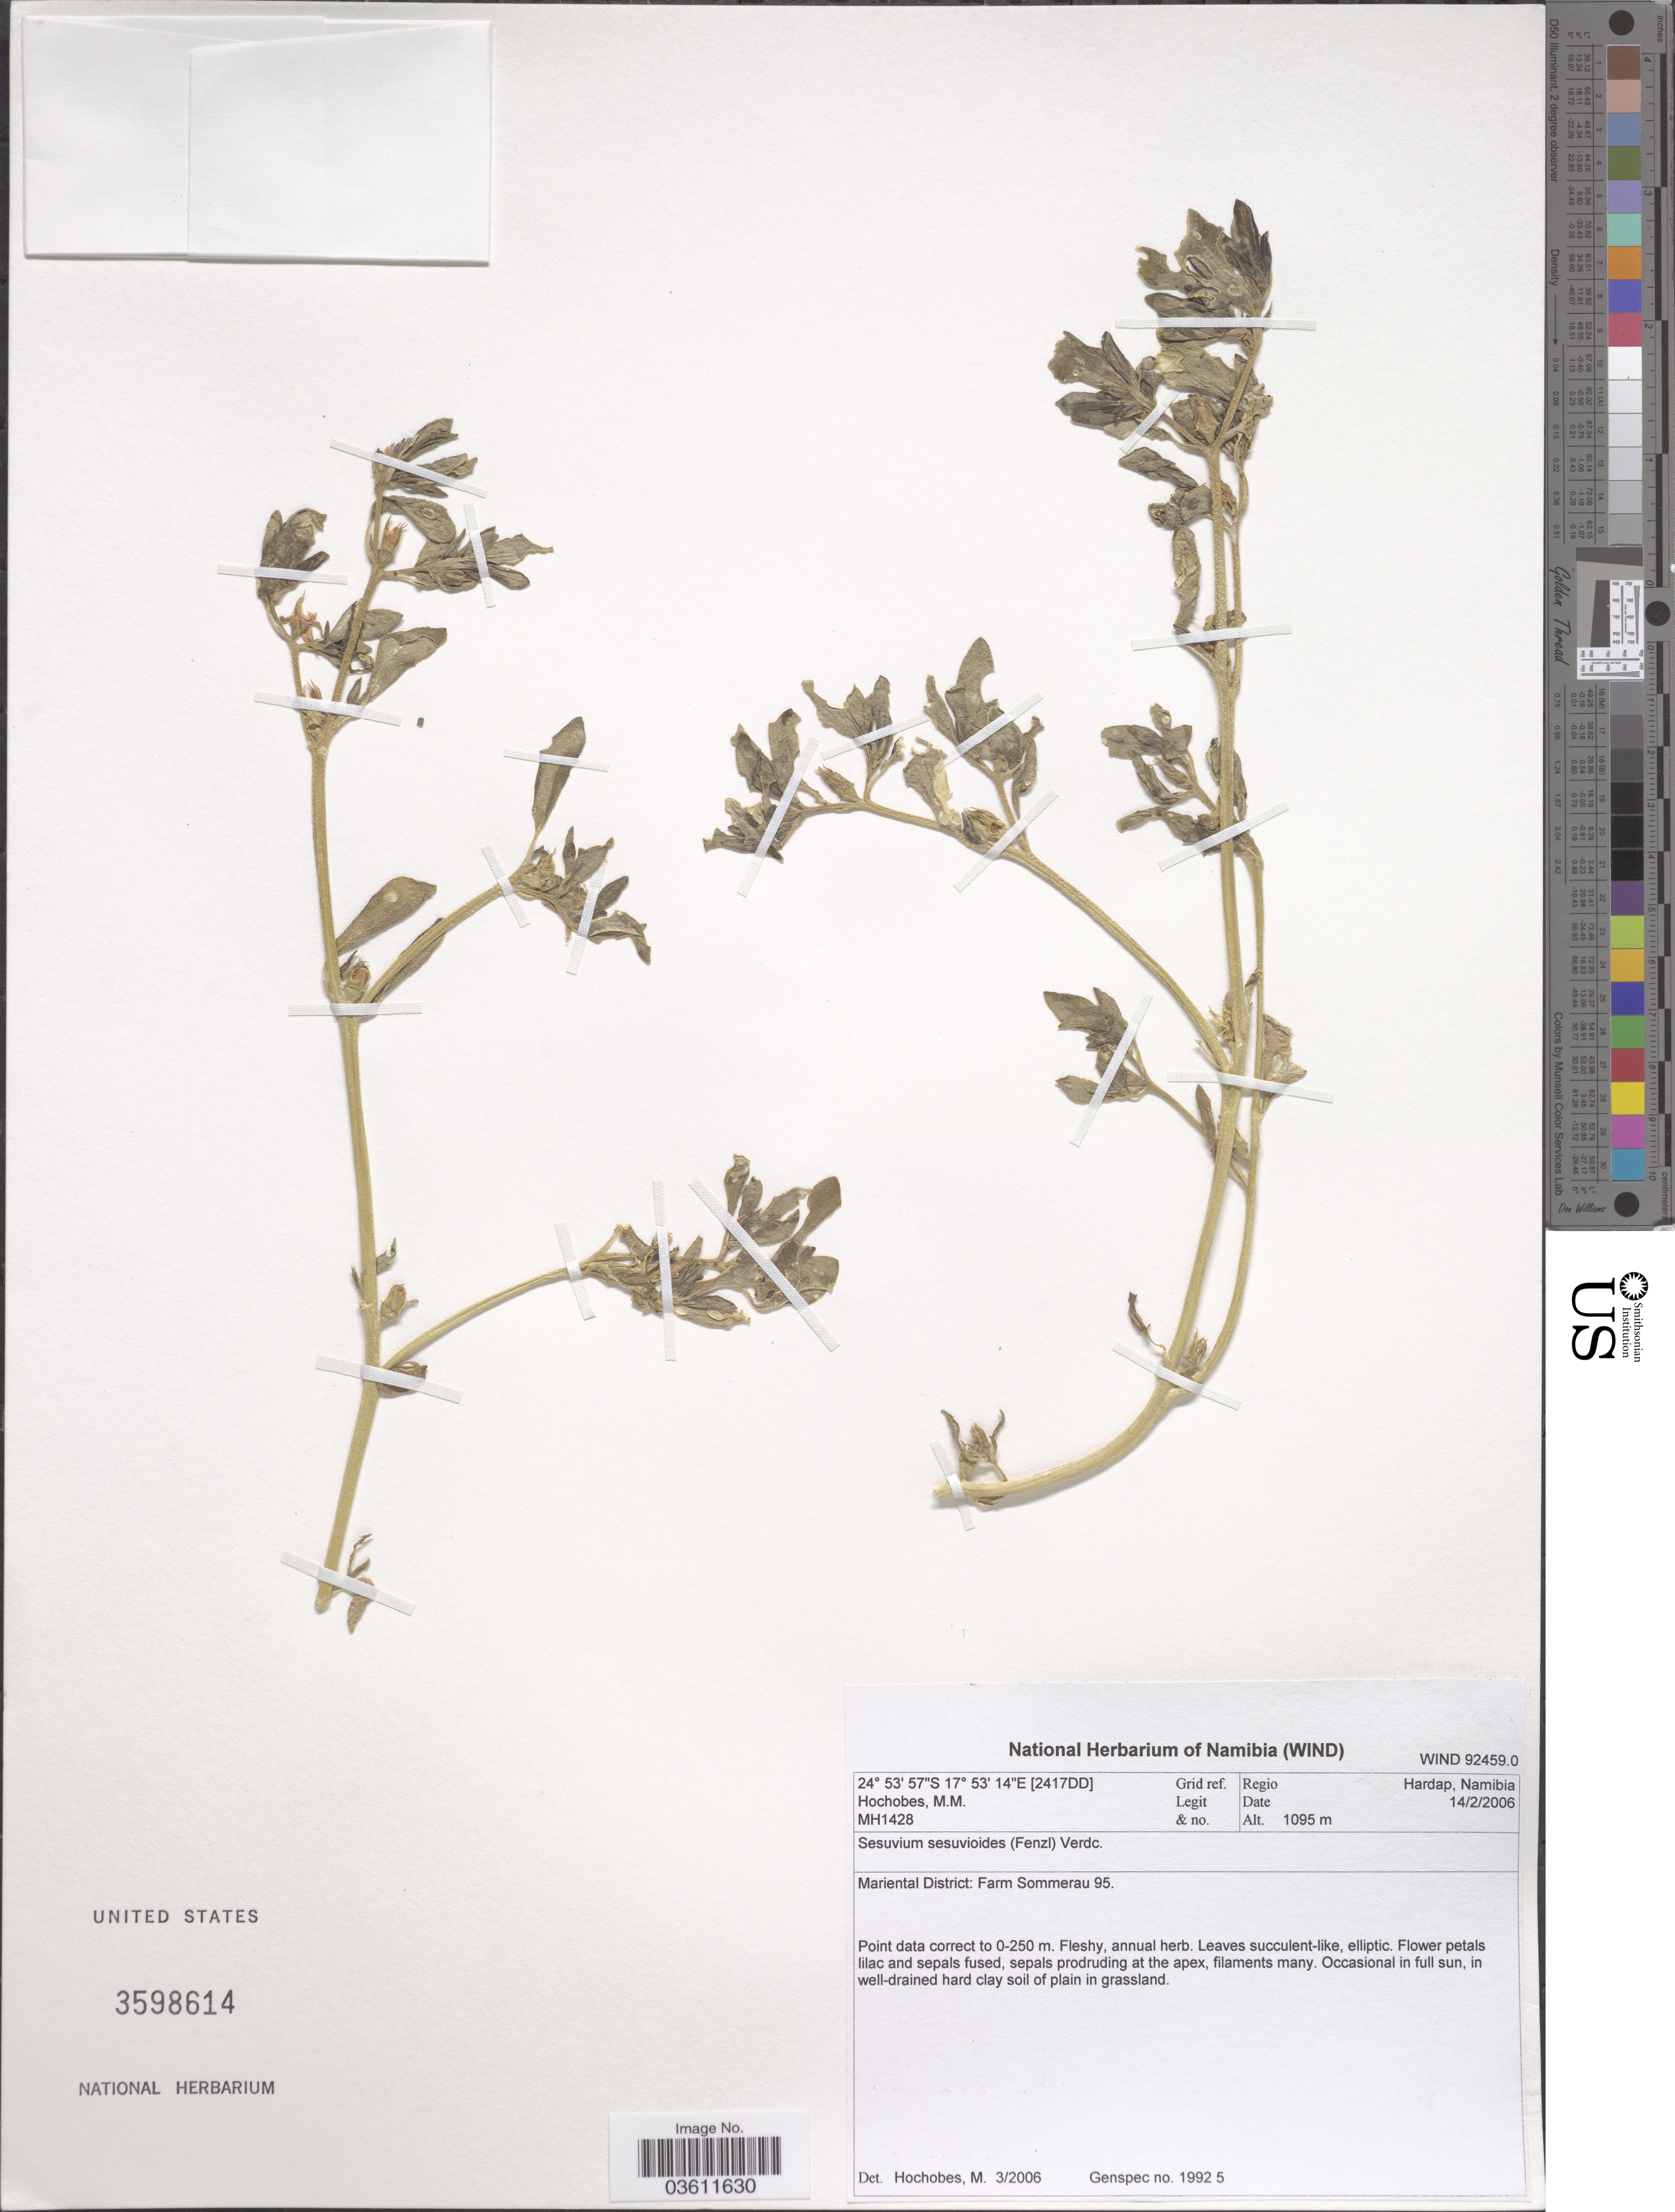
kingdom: Plantae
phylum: Tracheophyta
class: Magnoliopsida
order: Caryophyllales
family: Aizoaceae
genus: Sesuvium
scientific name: Sesuvium sesuvioides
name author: (Fenzl) Verdc.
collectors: M. Hochobes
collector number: MH1428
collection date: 2006-02-14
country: Namibia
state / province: Hardap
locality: Grid ref. [2417DD]. Regio Hardap. Mariental District: Farm Sommerau 95.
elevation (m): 1095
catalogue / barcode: US 3598614